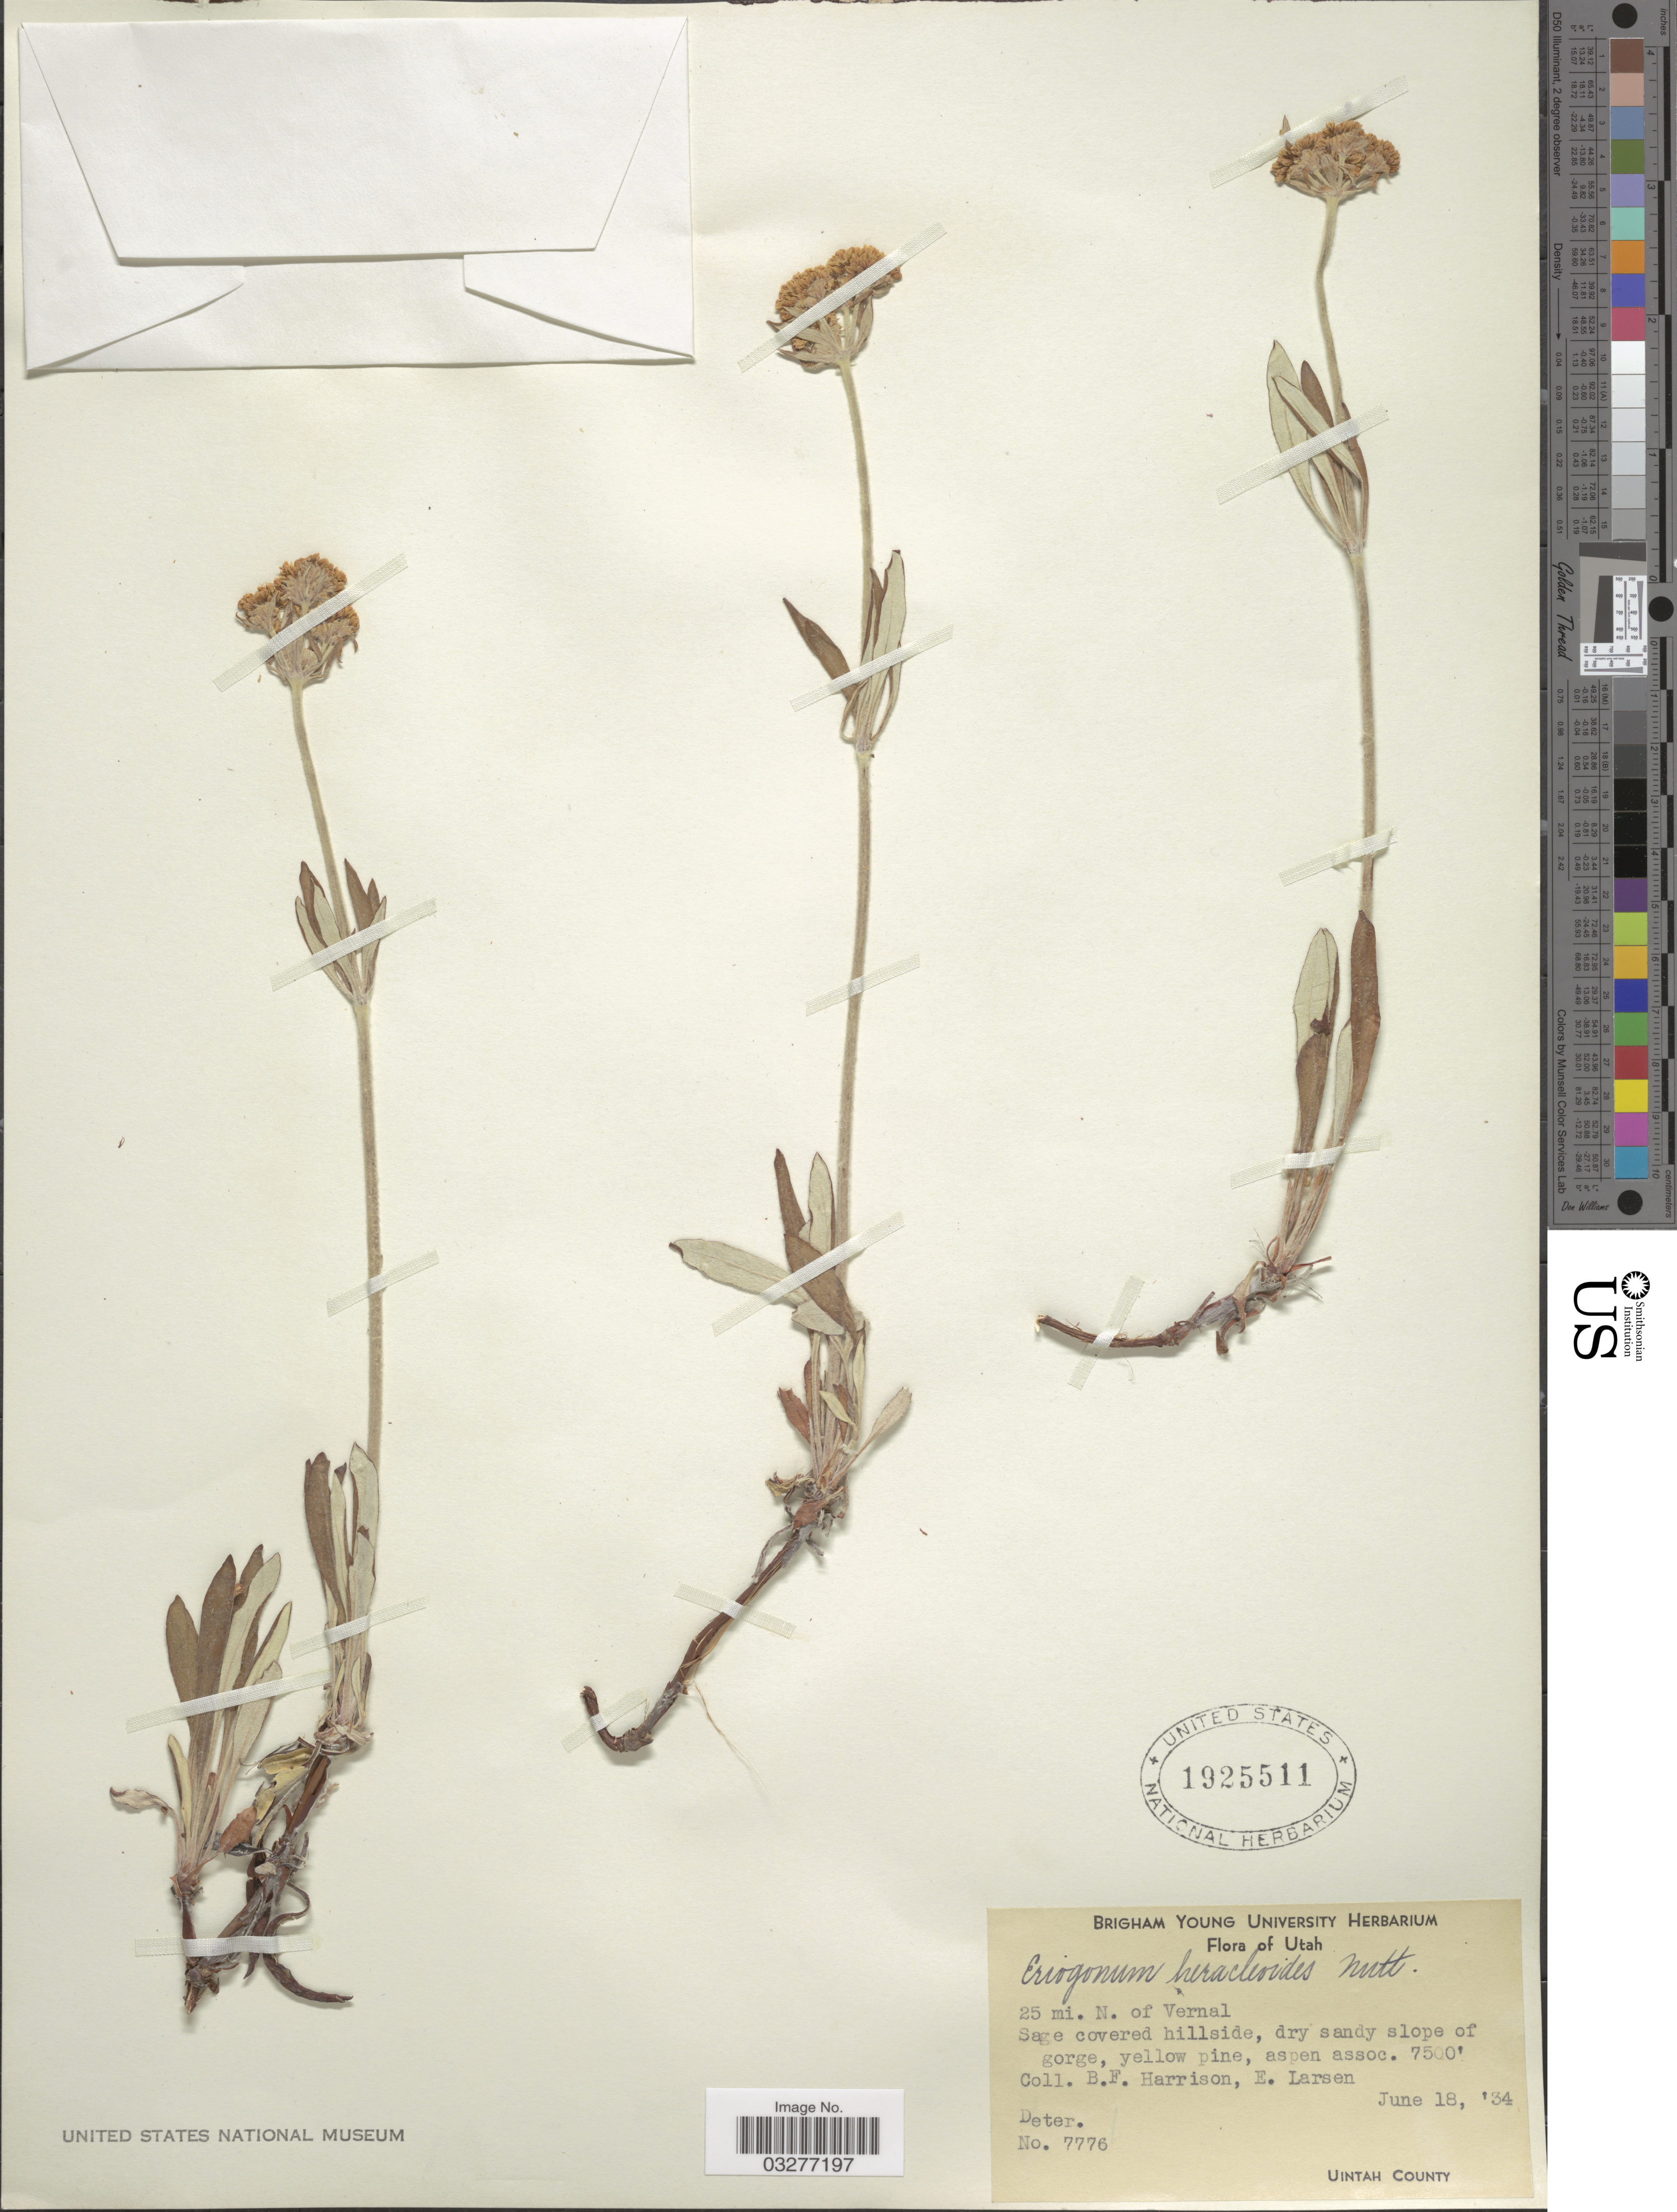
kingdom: Plantae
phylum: Tracheophyta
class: Magnoliopsida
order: Caryophyllales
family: Polygonaceae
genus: Eriogonum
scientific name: Eriogonum heracleoides var. heracleoides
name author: Nutt.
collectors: B. F. Harrison & E. Larsen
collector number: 7776?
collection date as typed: Transcribed d/m/y: 18/6/34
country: United States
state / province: Utah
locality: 25 mi. N. of Vernal. Uintah County.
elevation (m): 2286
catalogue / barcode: US 1925511